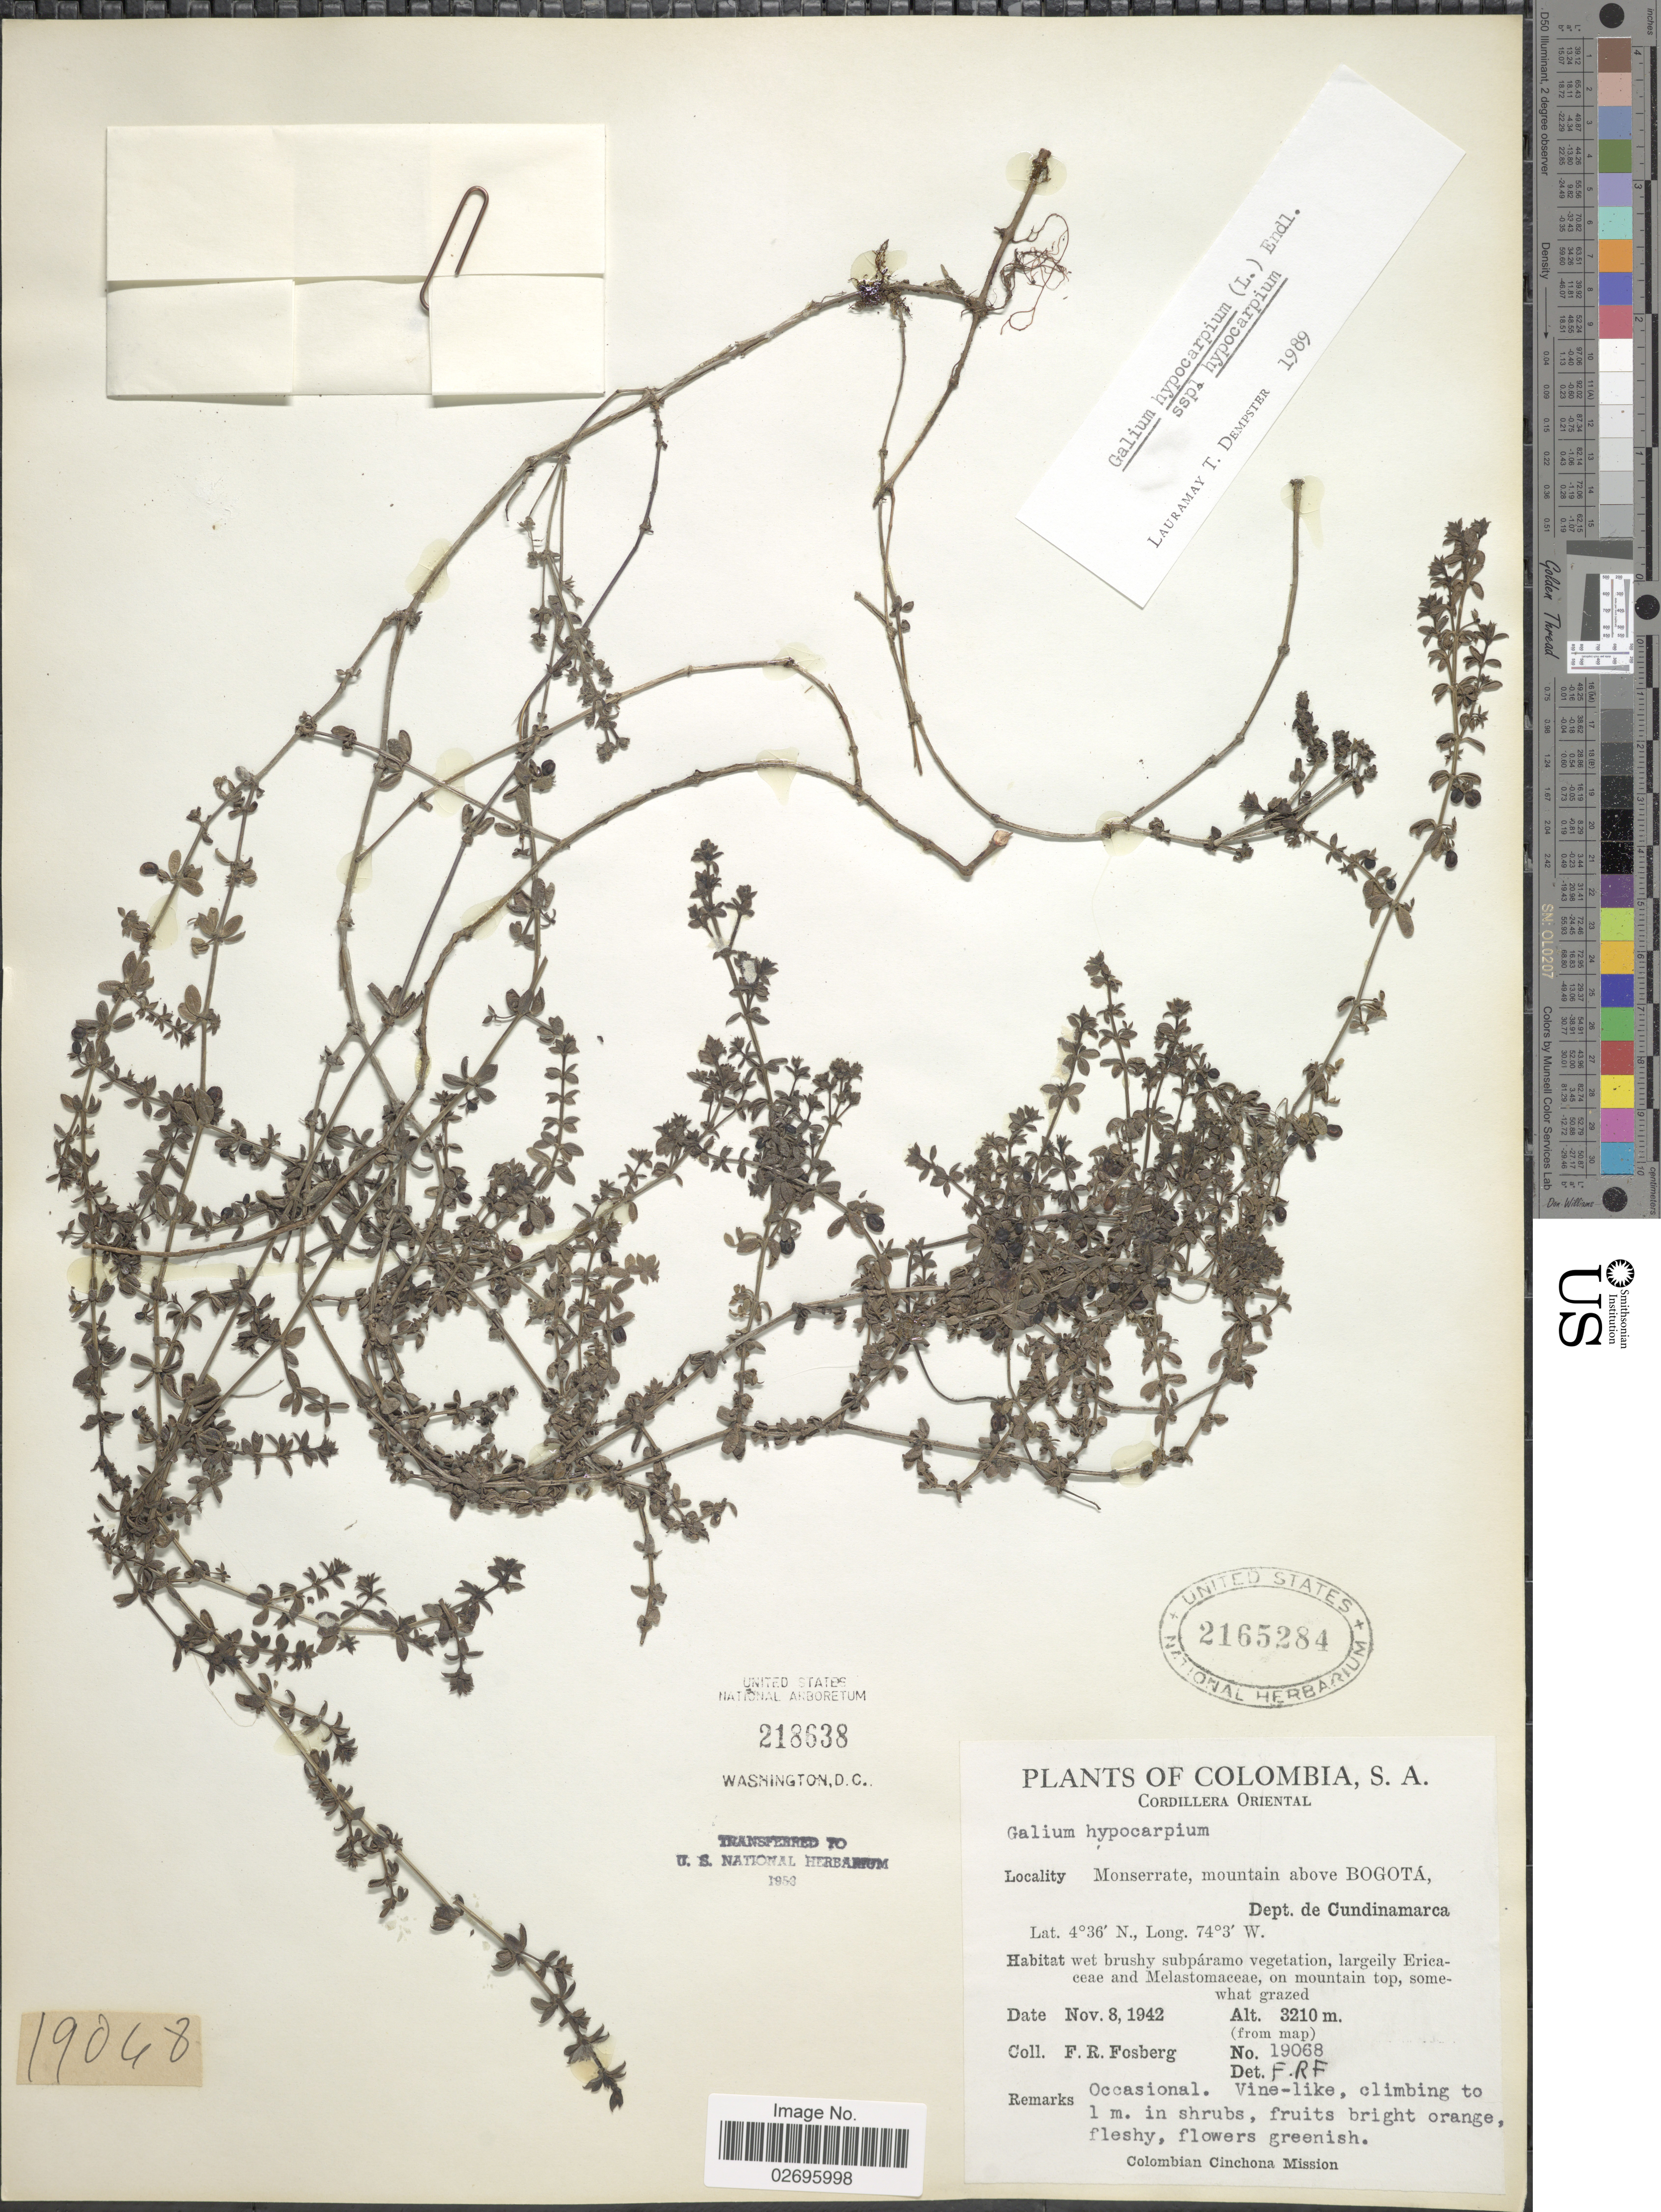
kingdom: Plantae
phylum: Tracheophyta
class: Magnoliopsida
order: Gentianales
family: Rubiaceae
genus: Galium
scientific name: Galium hypocarpium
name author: (L.) Endl. ex Griseb.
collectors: F. R. Fosberg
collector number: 19068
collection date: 1942-11-08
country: Colombia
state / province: Cundinamarca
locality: Cordillera Oriental, Monserrate, mountain above Bogotá, Dept. de Cundinamarca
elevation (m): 3210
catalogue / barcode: US 2165284